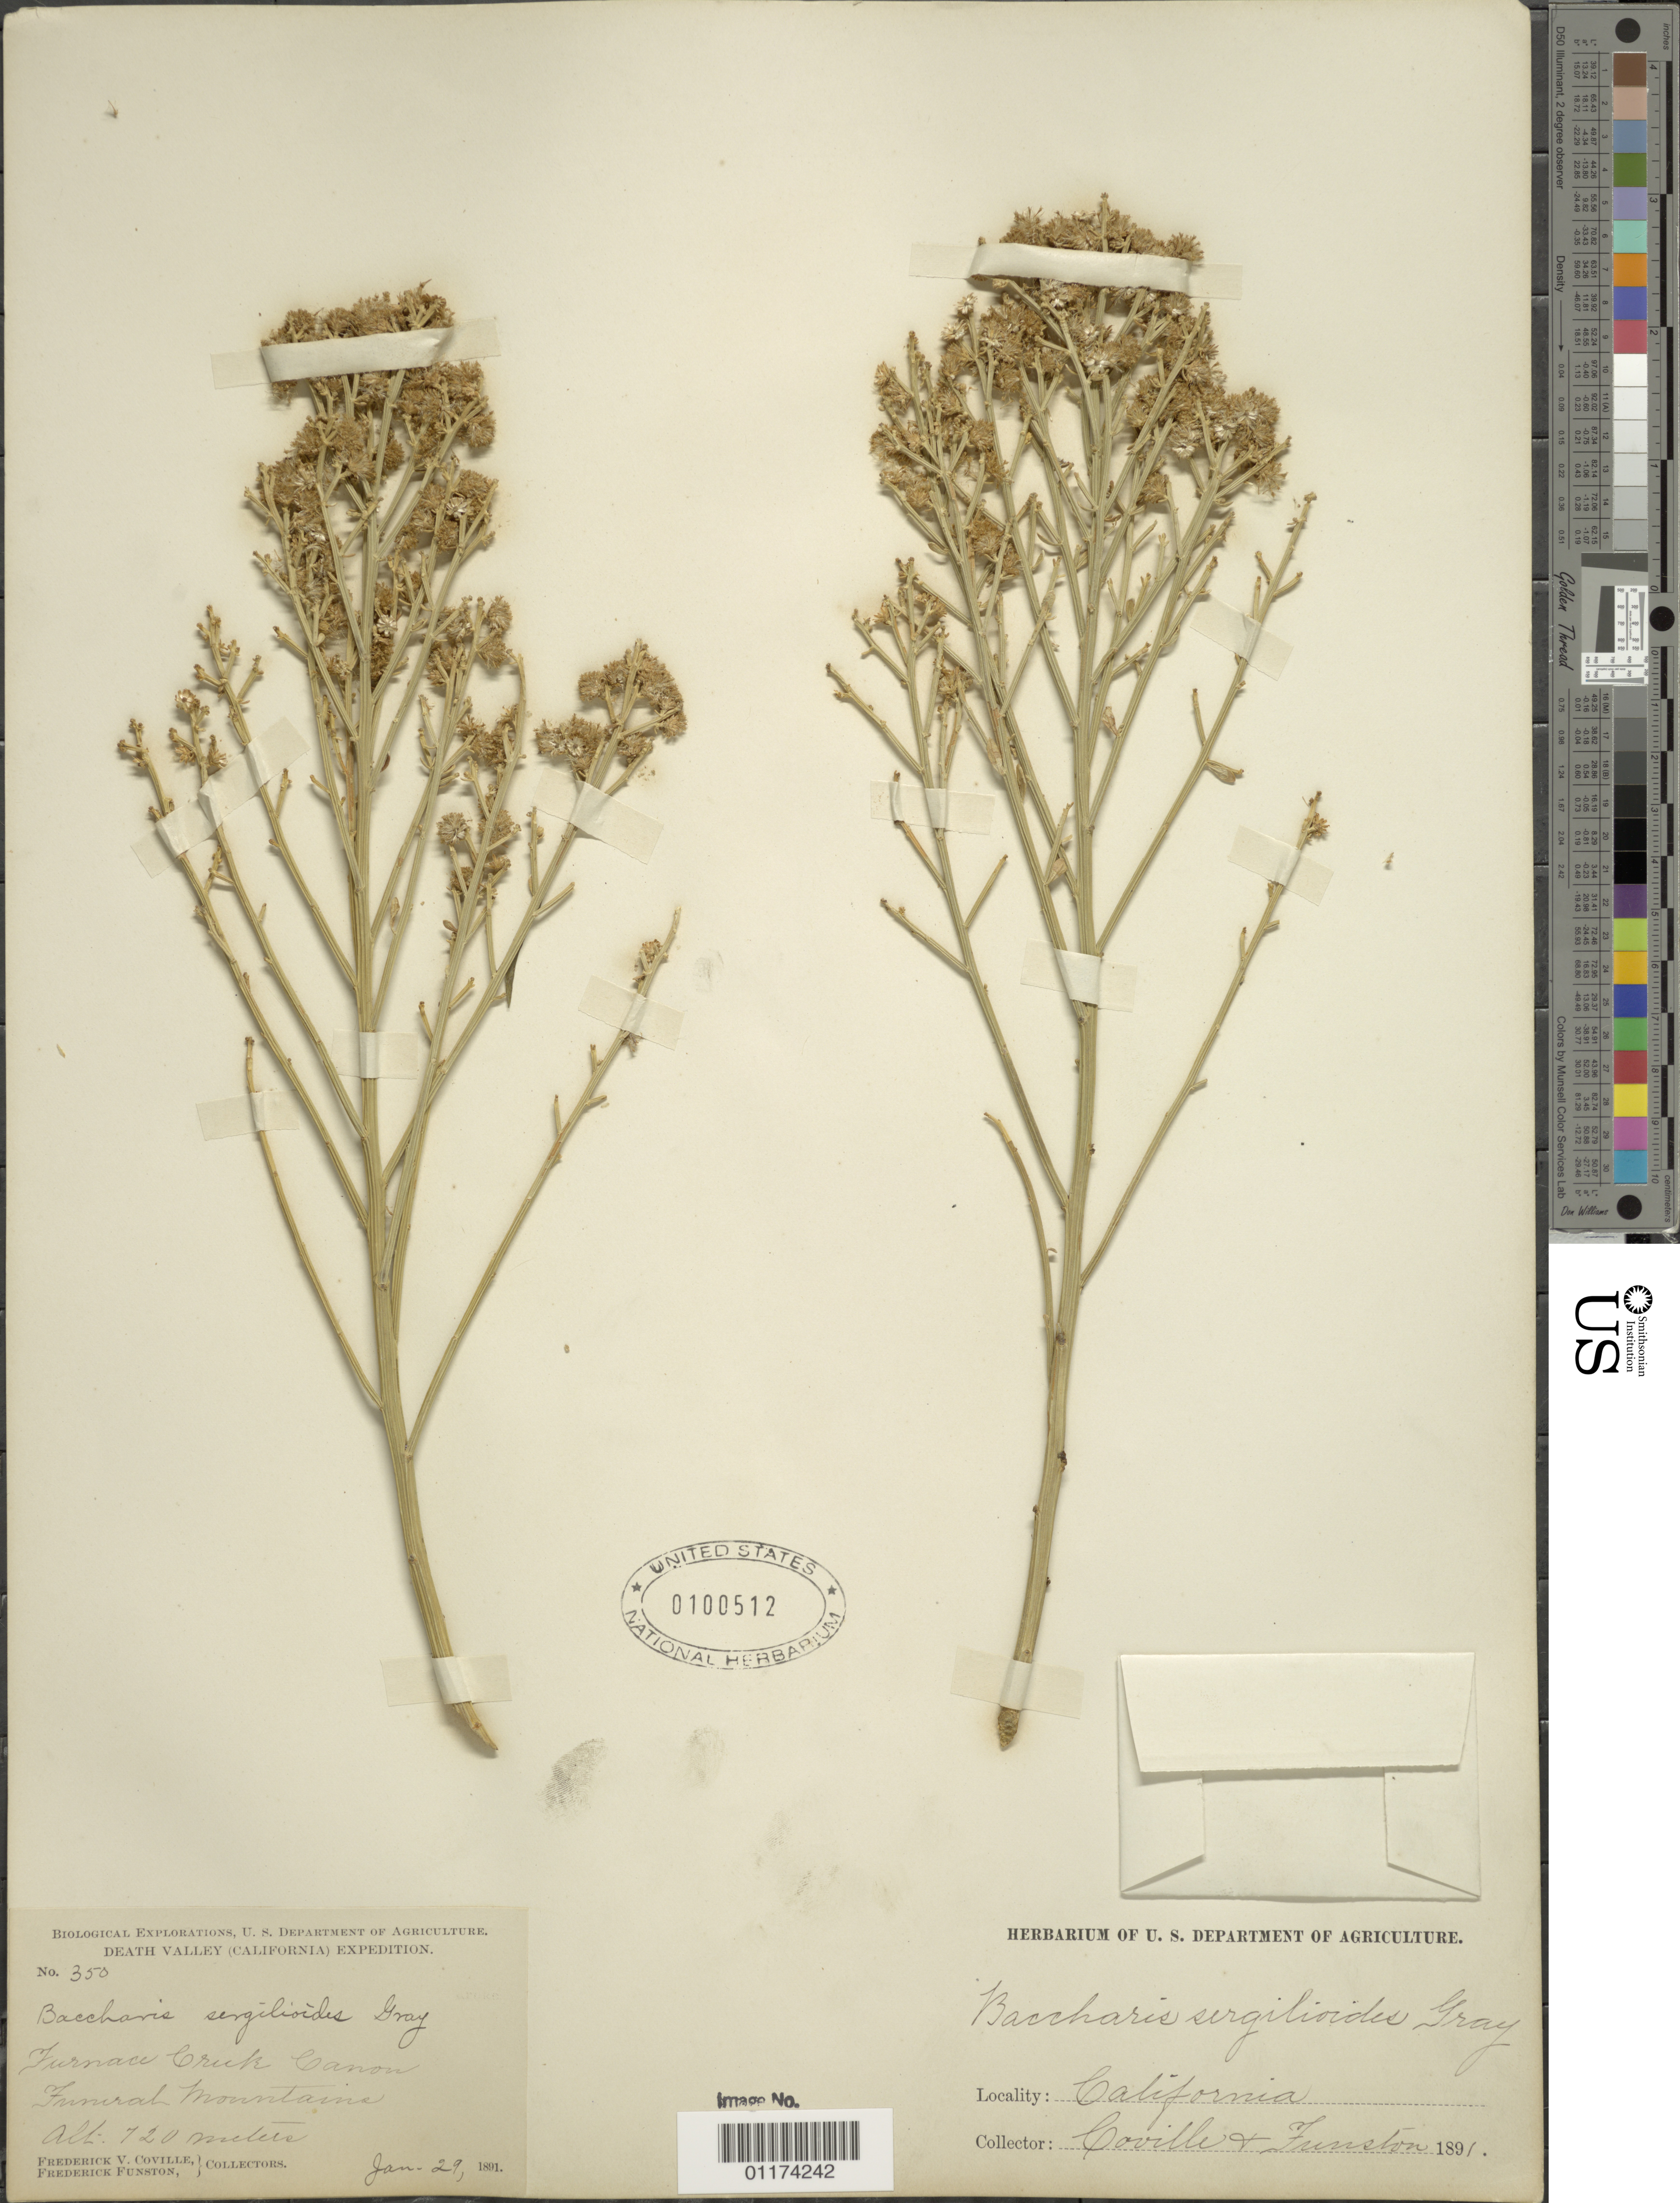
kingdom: Plantae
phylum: Tracheophyta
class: Magnoliopsida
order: Asterales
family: Asteraceae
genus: Baccharis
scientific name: Baccharis sergiloides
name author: A. Gray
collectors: F. V. Coville & F. Funston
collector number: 350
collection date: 1891-01-29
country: United States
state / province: California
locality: Near the edge of the salt marsh west of Furnace Creek Ranch.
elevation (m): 720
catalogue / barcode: US 100512